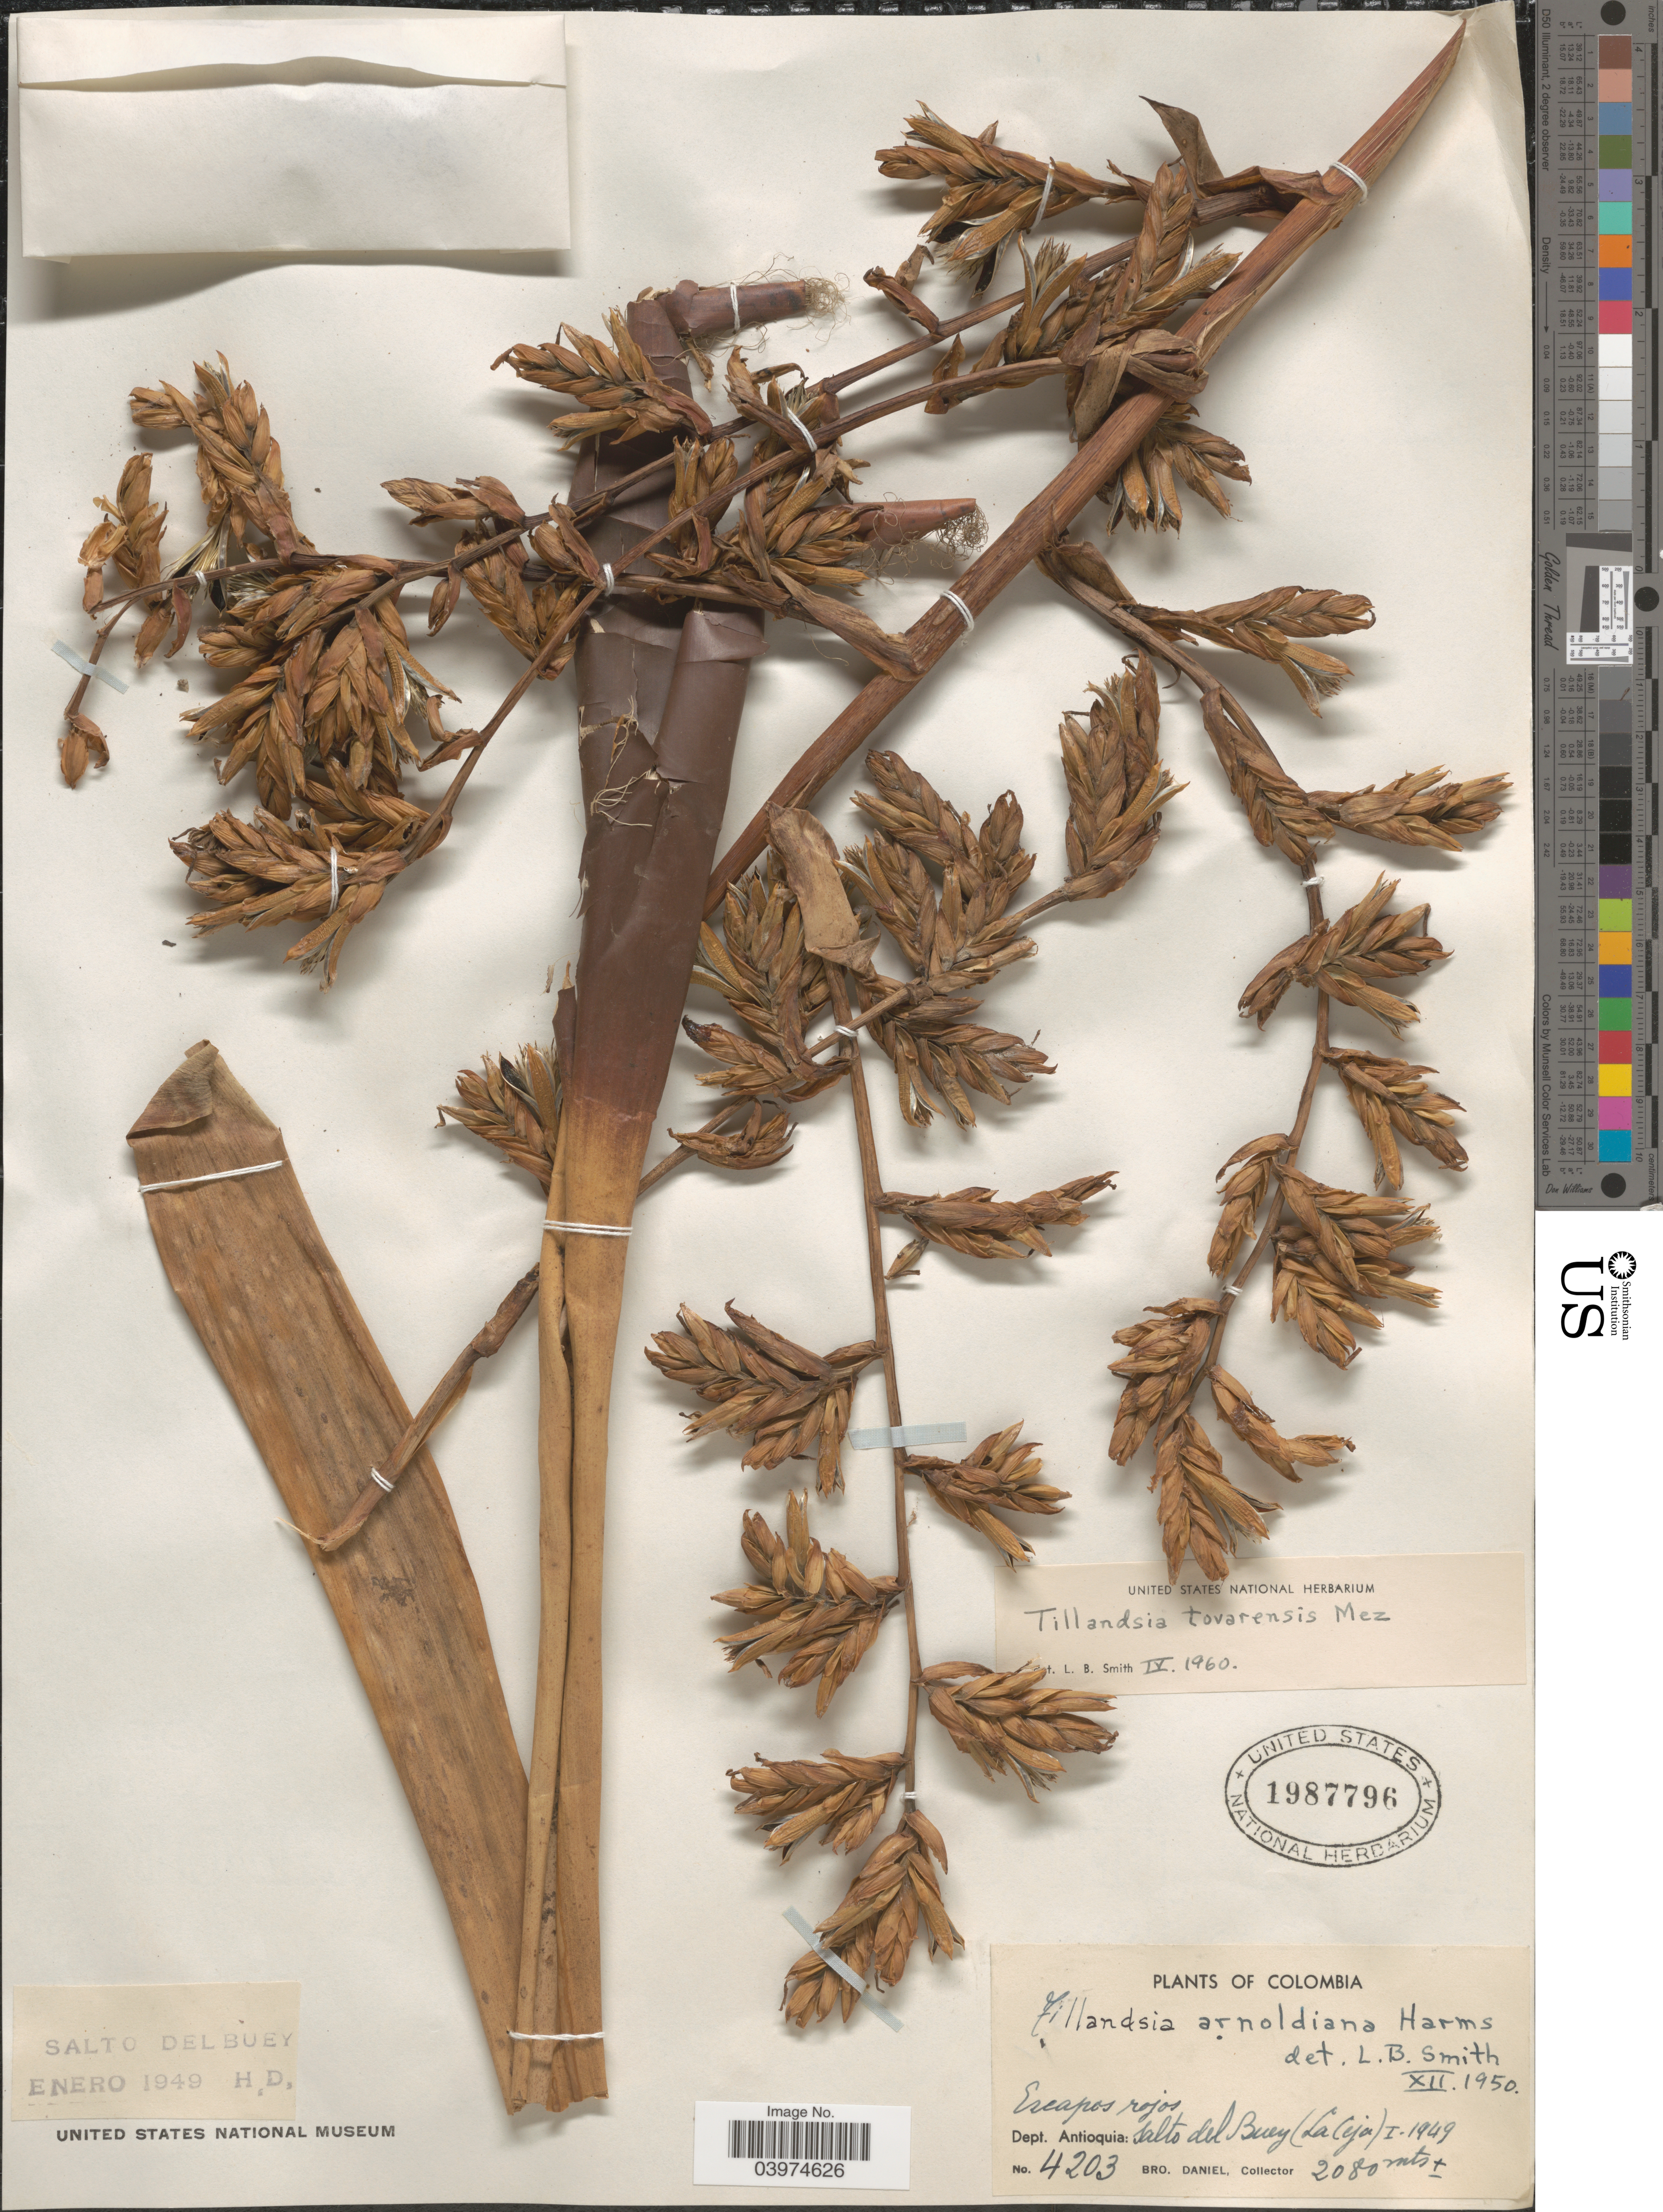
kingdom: Plantae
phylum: Tracheophyta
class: Liliopsida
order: Poales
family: Bromeliaceae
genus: Tillandsia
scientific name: Tillandsia tovarensis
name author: Mez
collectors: Bro. Daniel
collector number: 4203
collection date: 1949-01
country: Colombia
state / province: Antioquia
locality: Dept. Antioquia: Salto del Buey (La Ceja).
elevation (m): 2080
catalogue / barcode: US 1987796